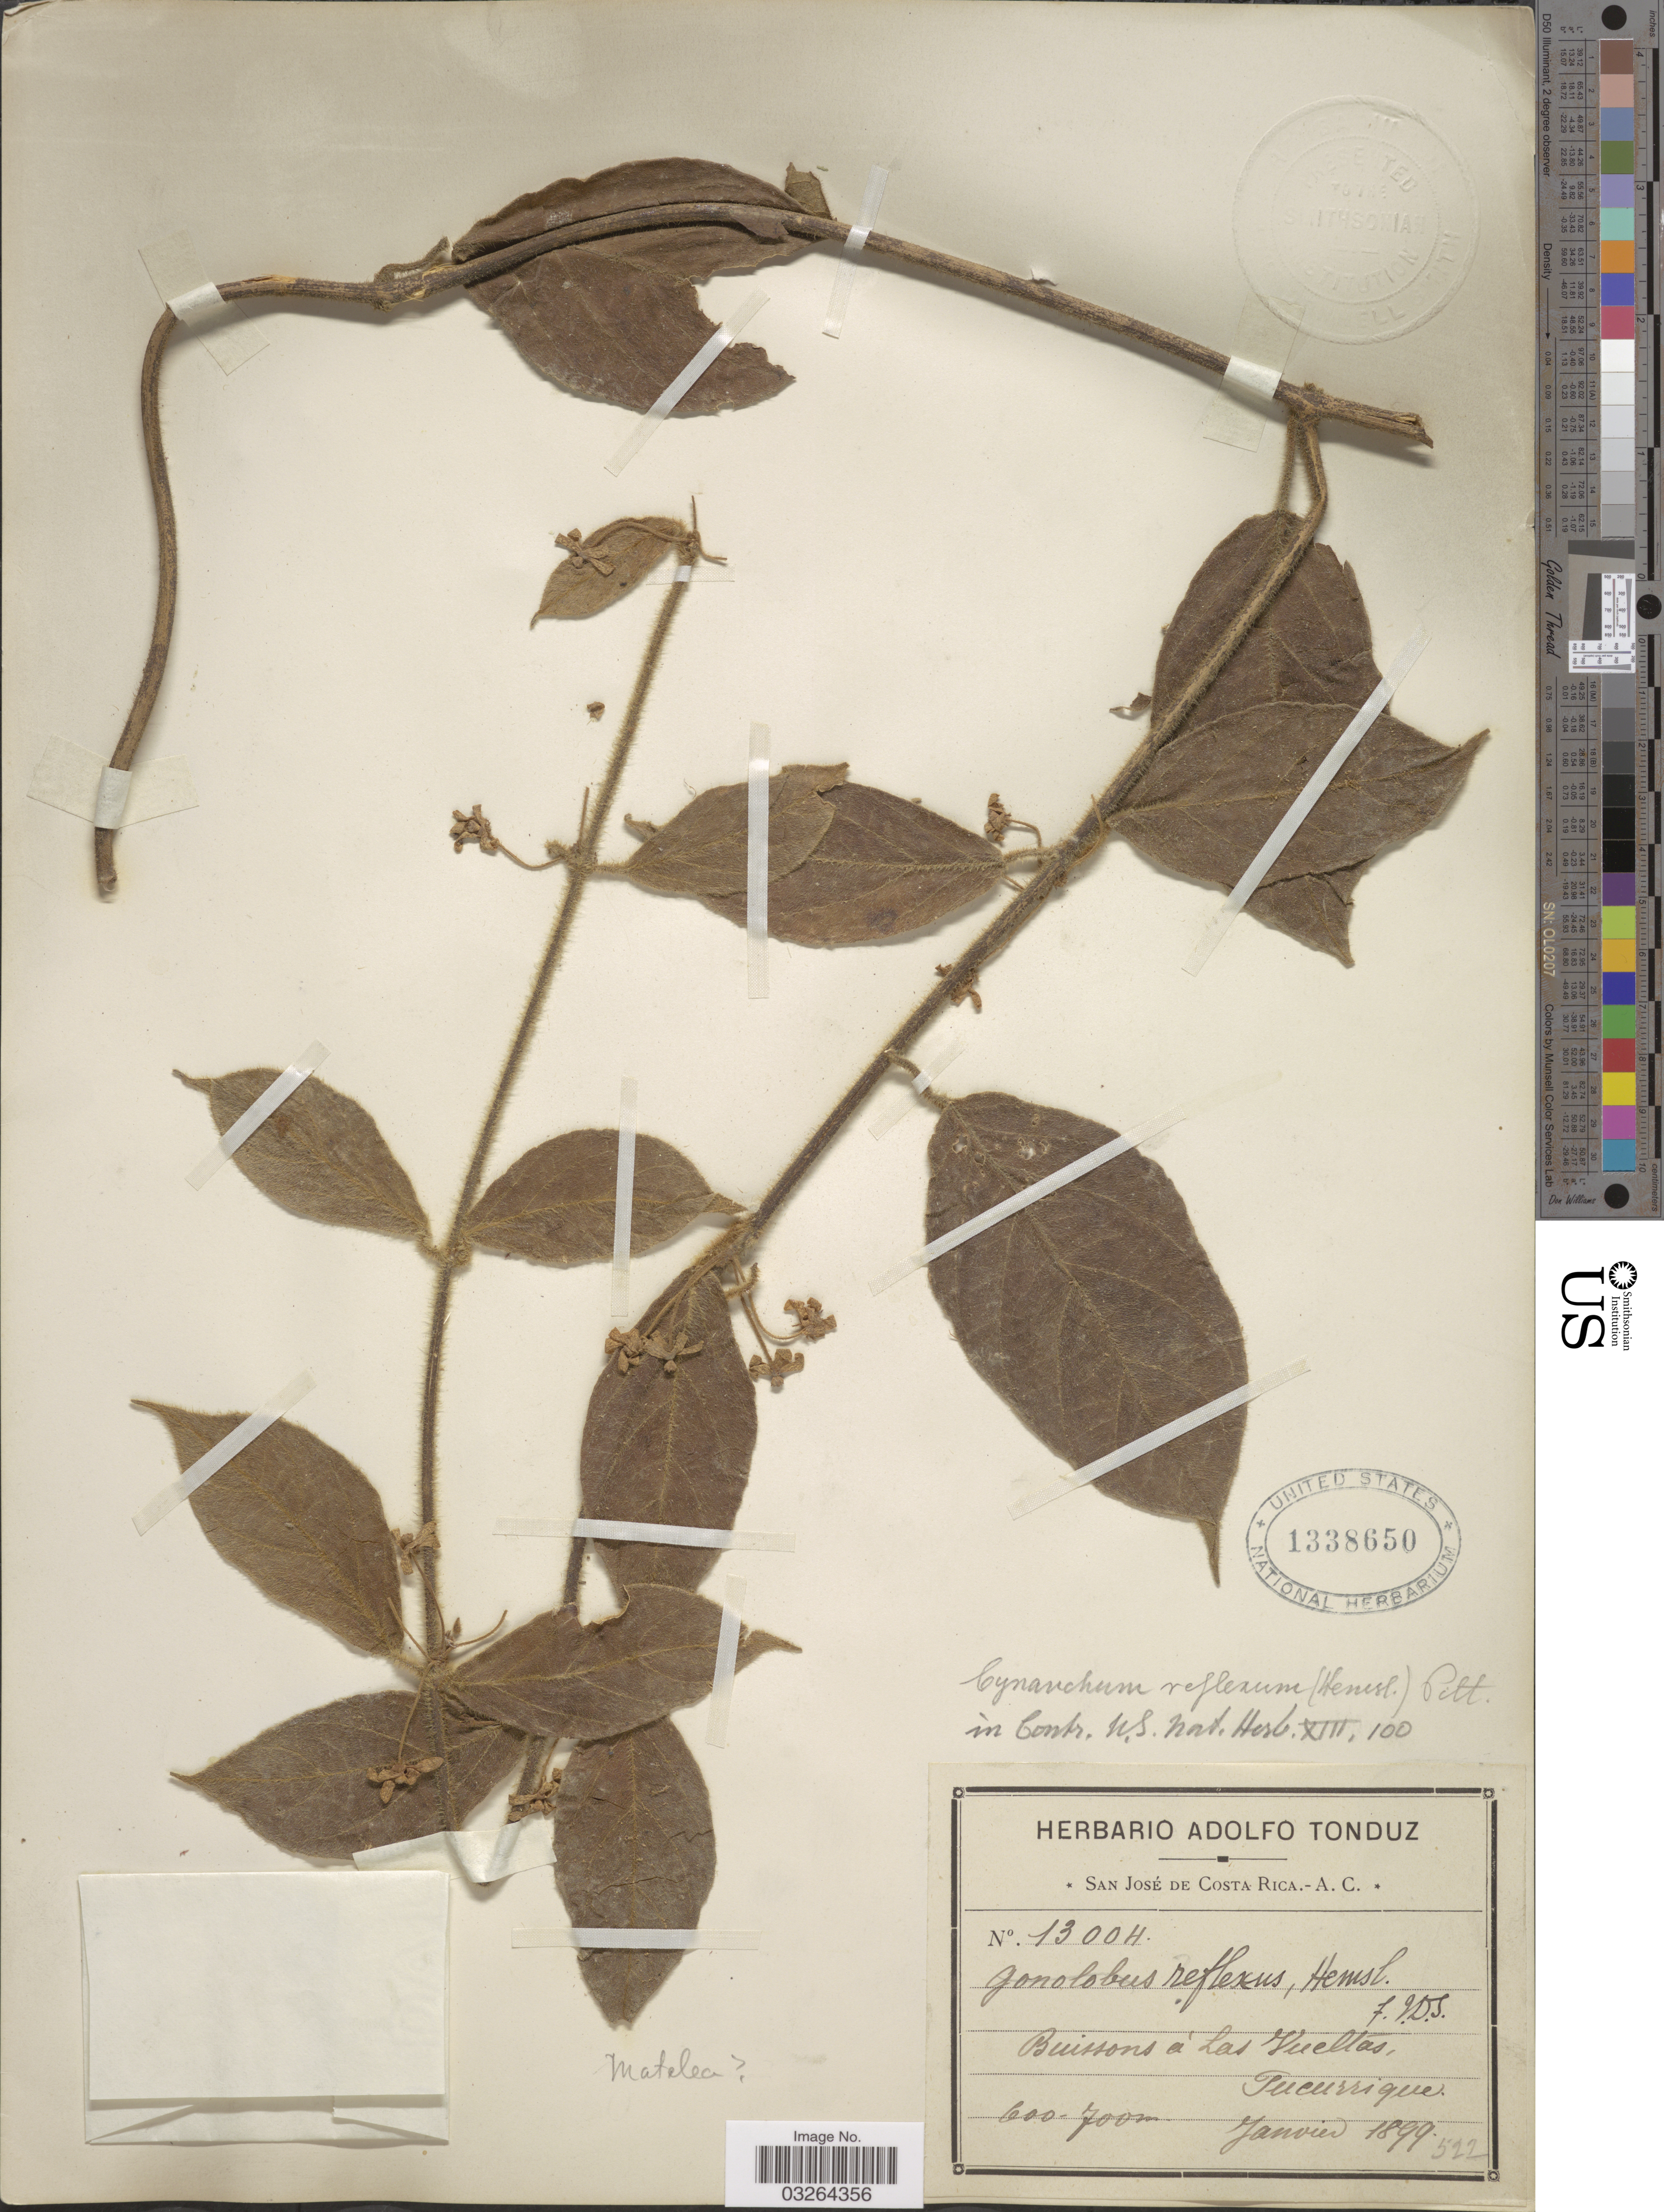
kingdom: Plantae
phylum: Tracheophyta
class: Magnoliopsida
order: Gentianales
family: Apocynaceae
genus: Cynanchum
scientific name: Cynanchum reflexum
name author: (Hemsl.) Pittier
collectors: ex Herb. Adolfo Tonduz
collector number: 13004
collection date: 1899-01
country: Costa Rica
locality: Buissons à Las Vueltas, Tucurrique.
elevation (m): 600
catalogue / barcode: US 1338650